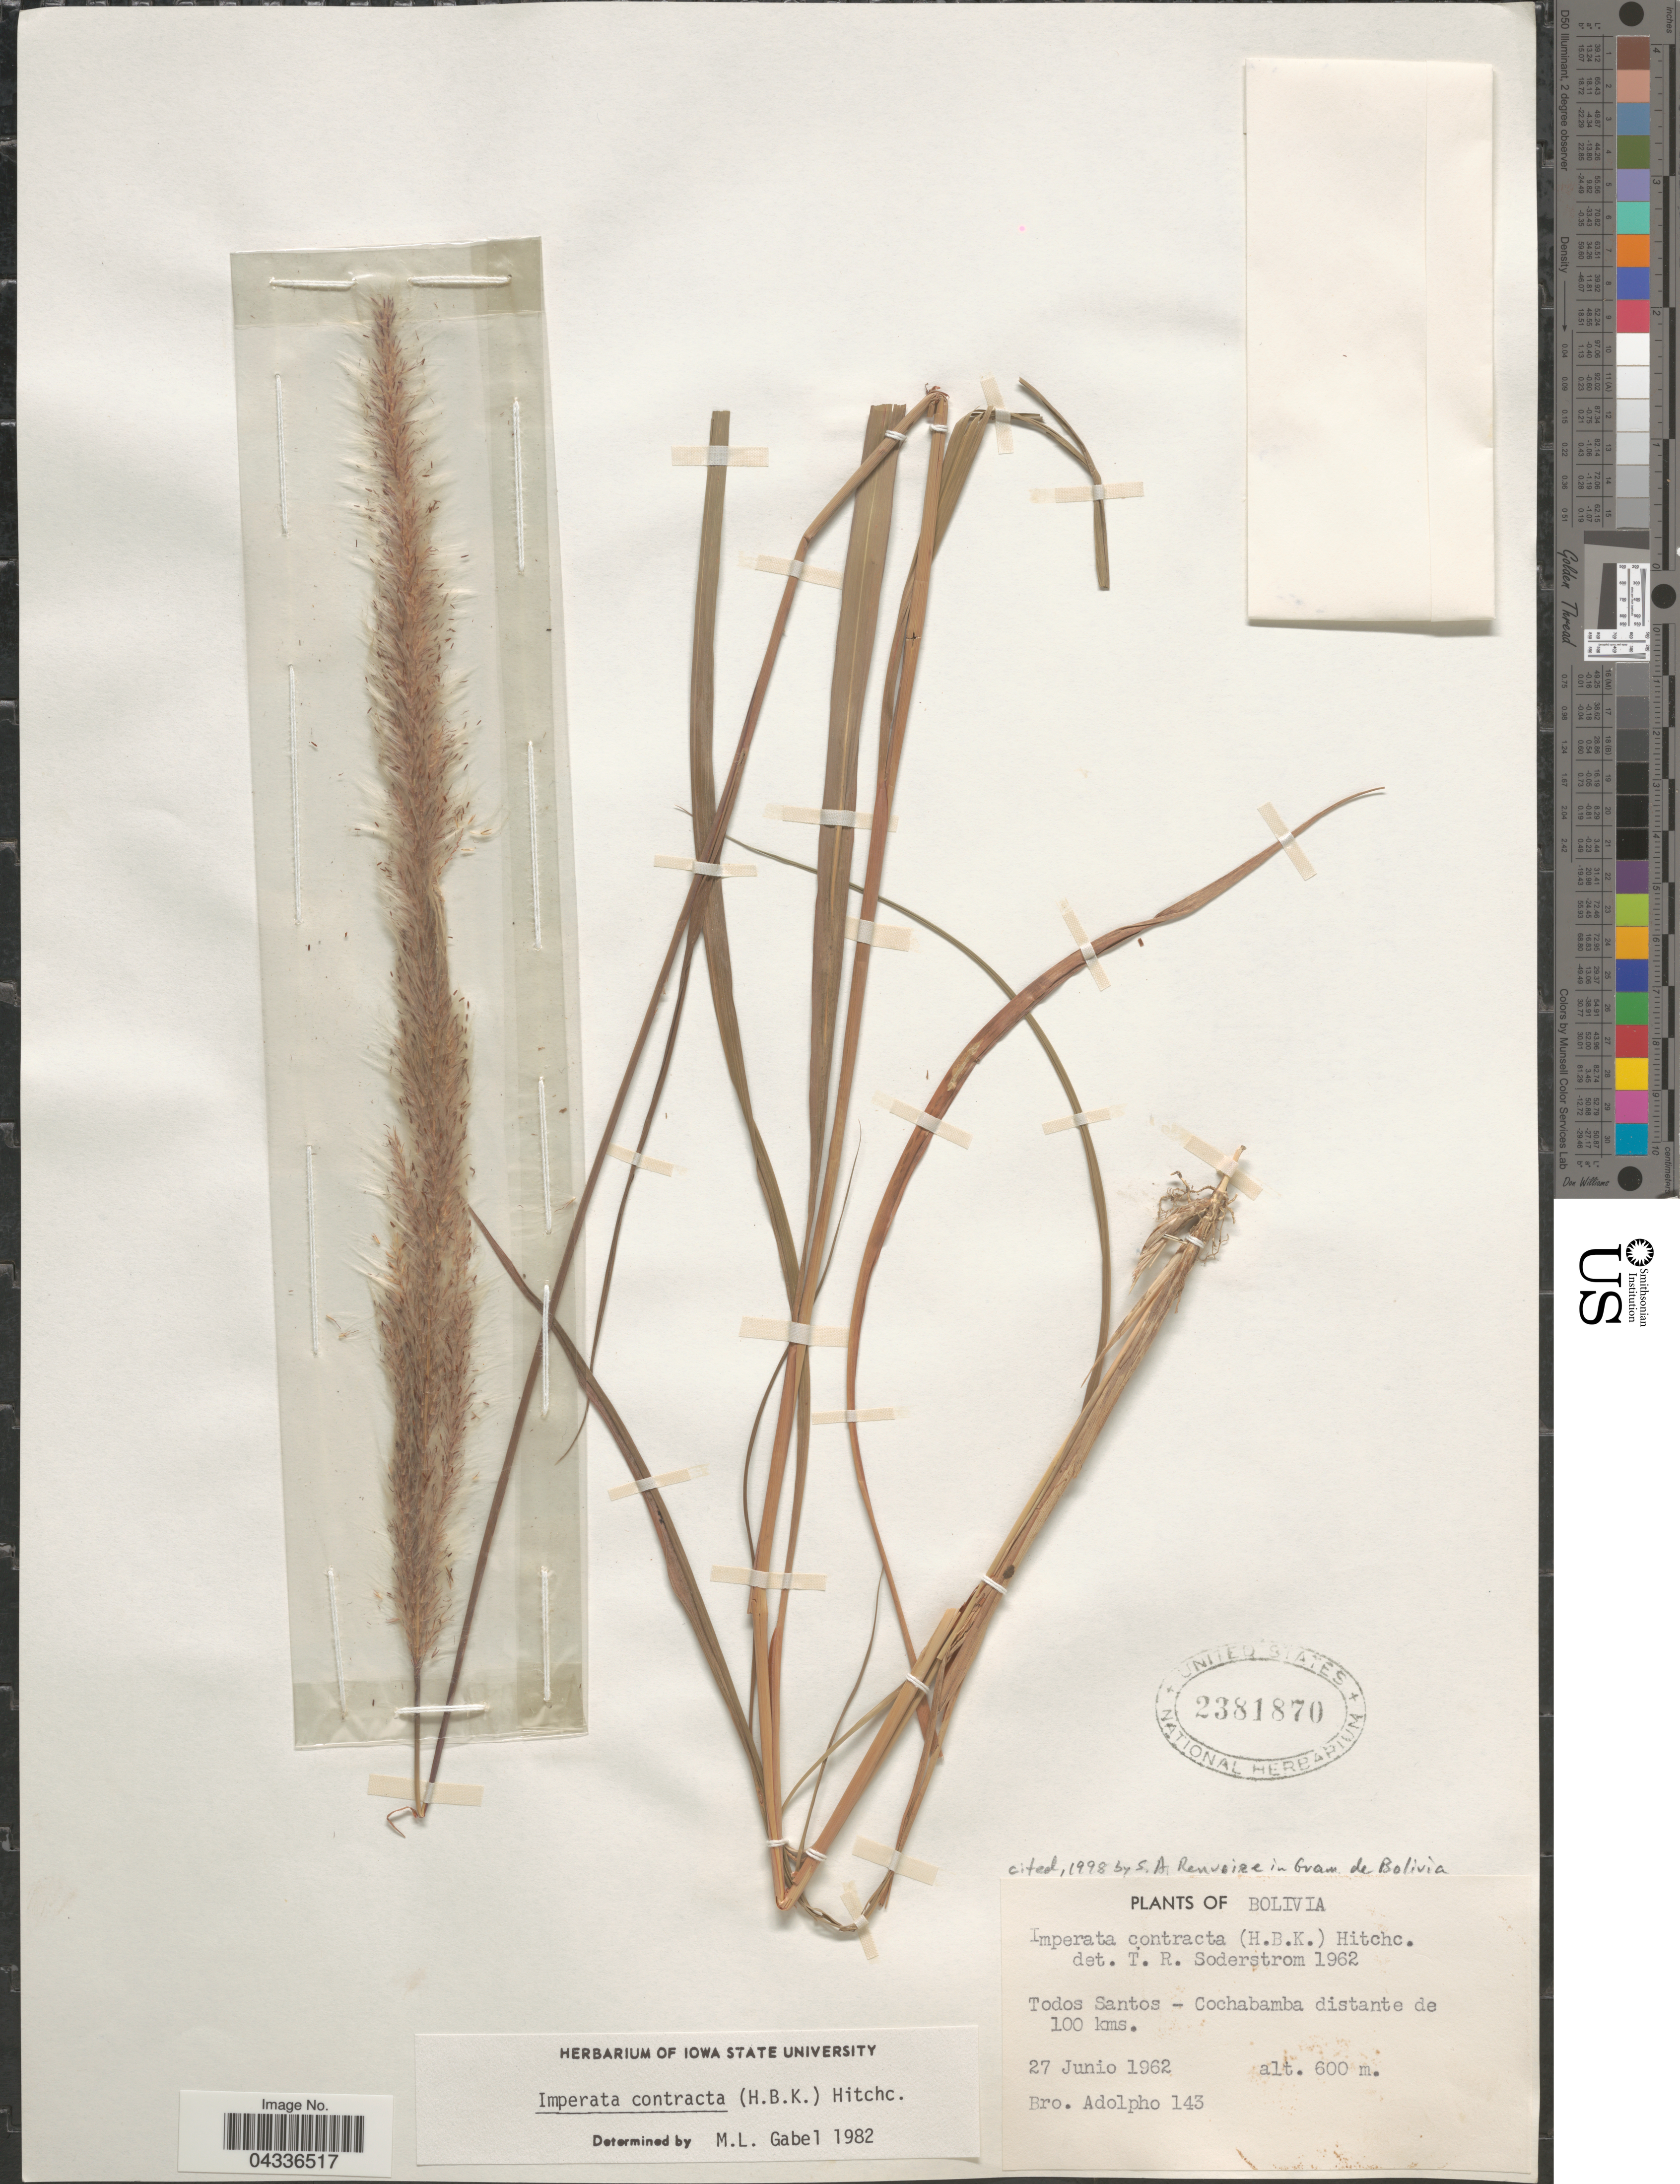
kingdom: Plantae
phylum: Tracheophyta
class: Liliopsida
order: Poales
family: Poaceae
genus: Imperata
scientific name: Imperata contracta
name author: (Kunth) Hitchc.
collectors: Bro. Adolfo M.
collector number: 143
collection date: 1962-06-27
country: Bolivia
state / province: Cochabamba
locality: Todos Santos-Cochabamba distante de 100 kms.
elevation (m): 600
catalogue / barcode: US 2381870